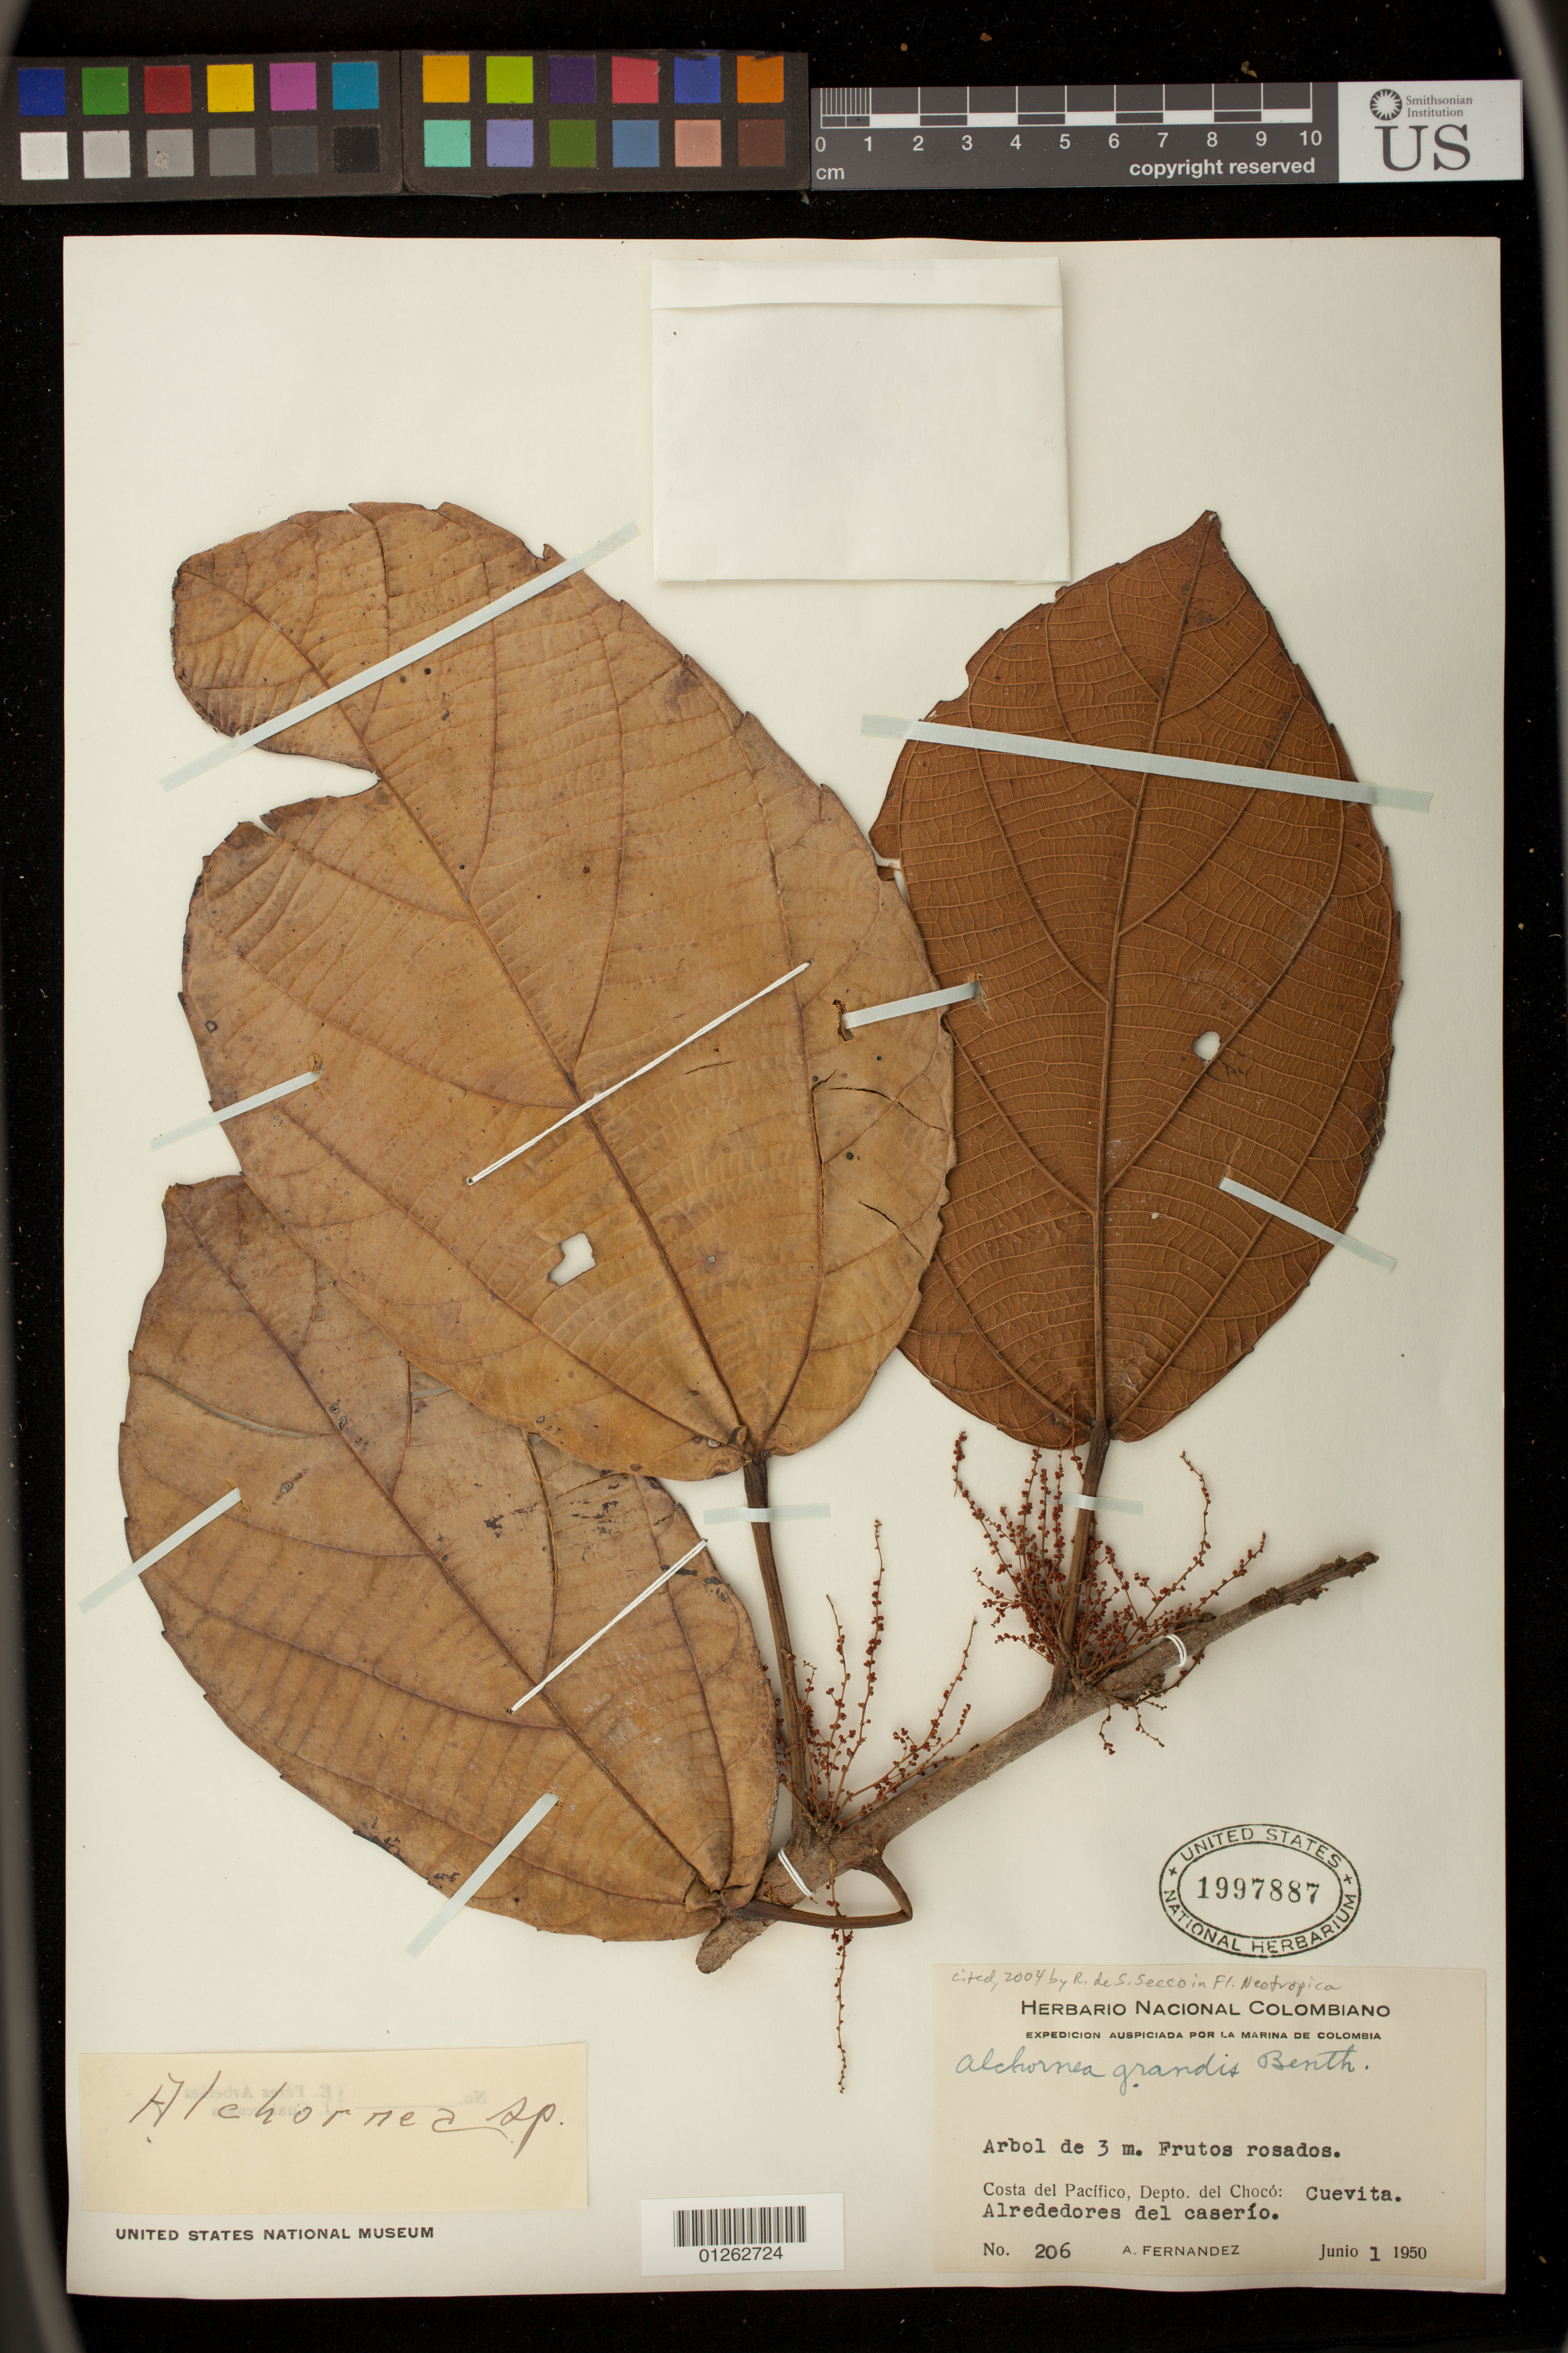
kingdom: Plantae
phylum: Tracheophyta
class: Magnoliopsida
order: Malpighiales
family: Euphorbiaceae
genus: Alchornea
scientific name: Alchornea grandis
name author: Benth.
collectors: A. Fernández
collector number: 206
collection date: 1950-06-01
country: Colombia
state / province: Chocó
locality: Costa del Pacifico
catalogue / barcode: US 1997887